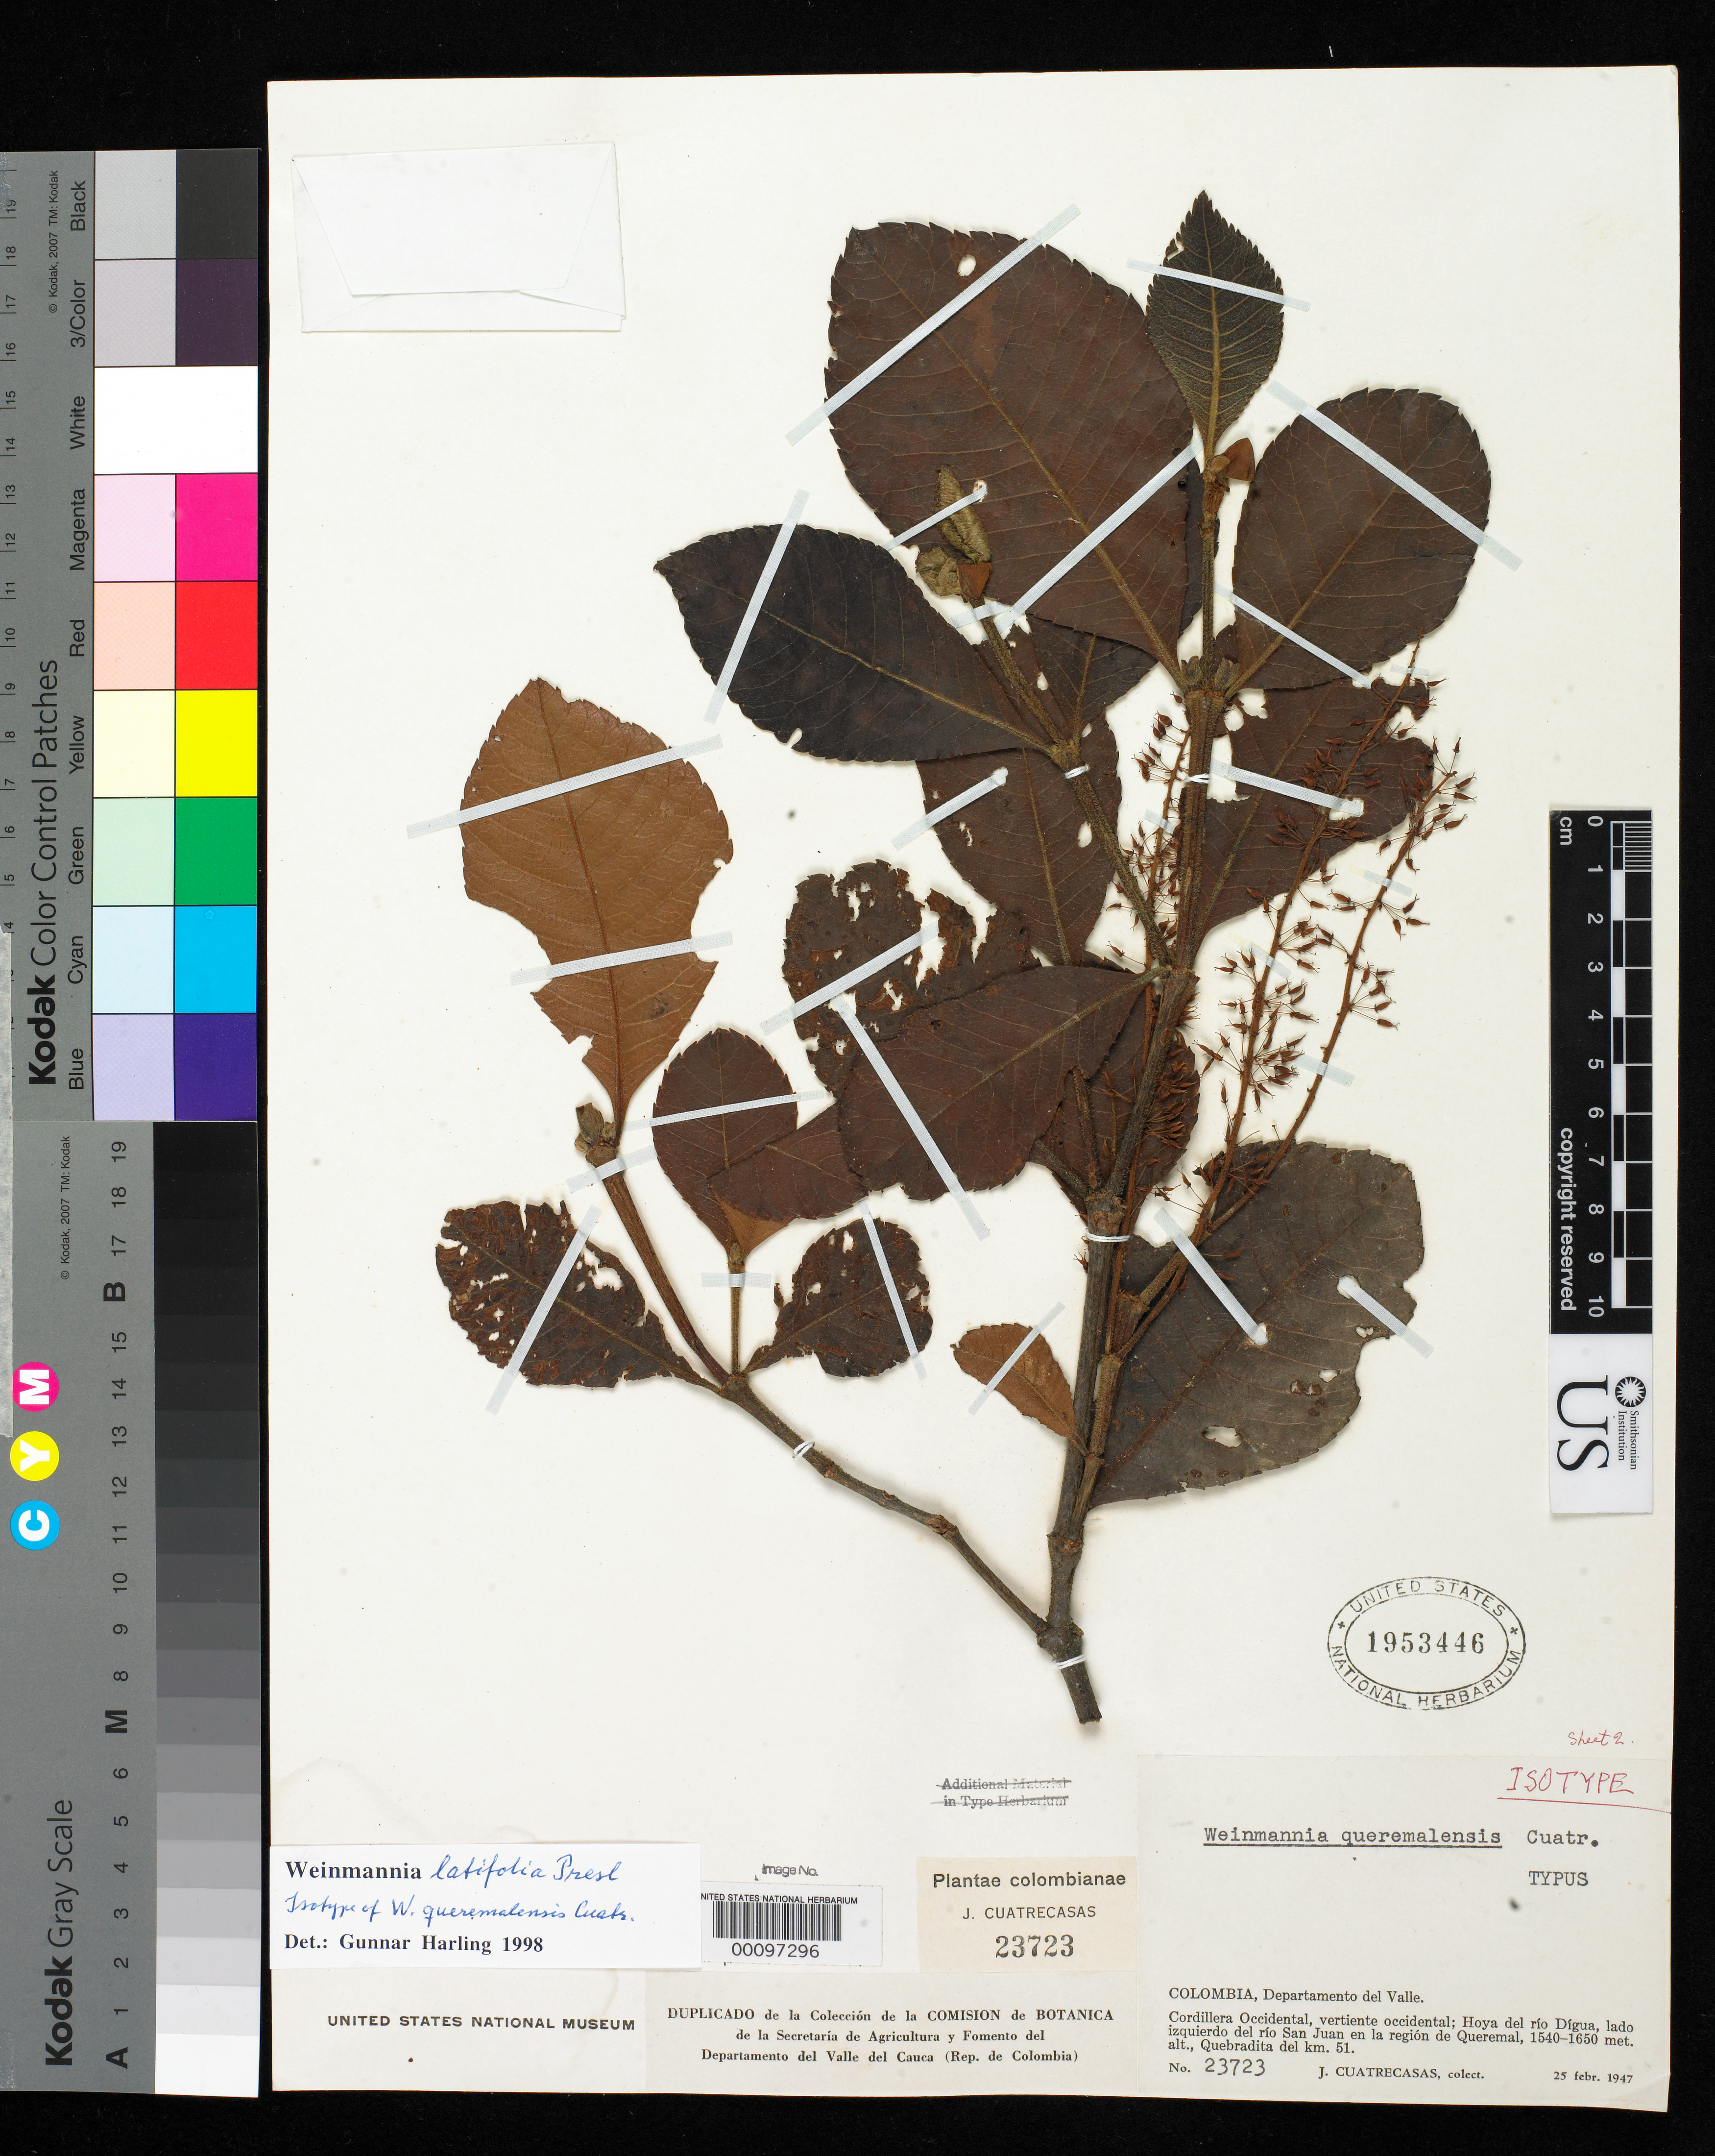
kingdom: Plantae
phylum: Tracheophyta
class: Magnoliopsida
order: Oxalidales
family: Cunoniaceae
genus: Weinmannia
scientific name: Weinmannia queremalensis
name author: Cuatrec.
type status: Isotype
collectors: J. Cuatrecasas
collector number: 23723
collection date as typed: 25 Feb 1947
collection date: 1947-02-25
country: Colombia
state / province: Valle del Cauca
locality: Cordillera Occidental, Vertiente Occidental, Hoya del Rio Digua, Lado Izquierdo del Rio San Juan en La region de Queremal.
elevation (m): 1540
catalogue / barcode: US 1953466